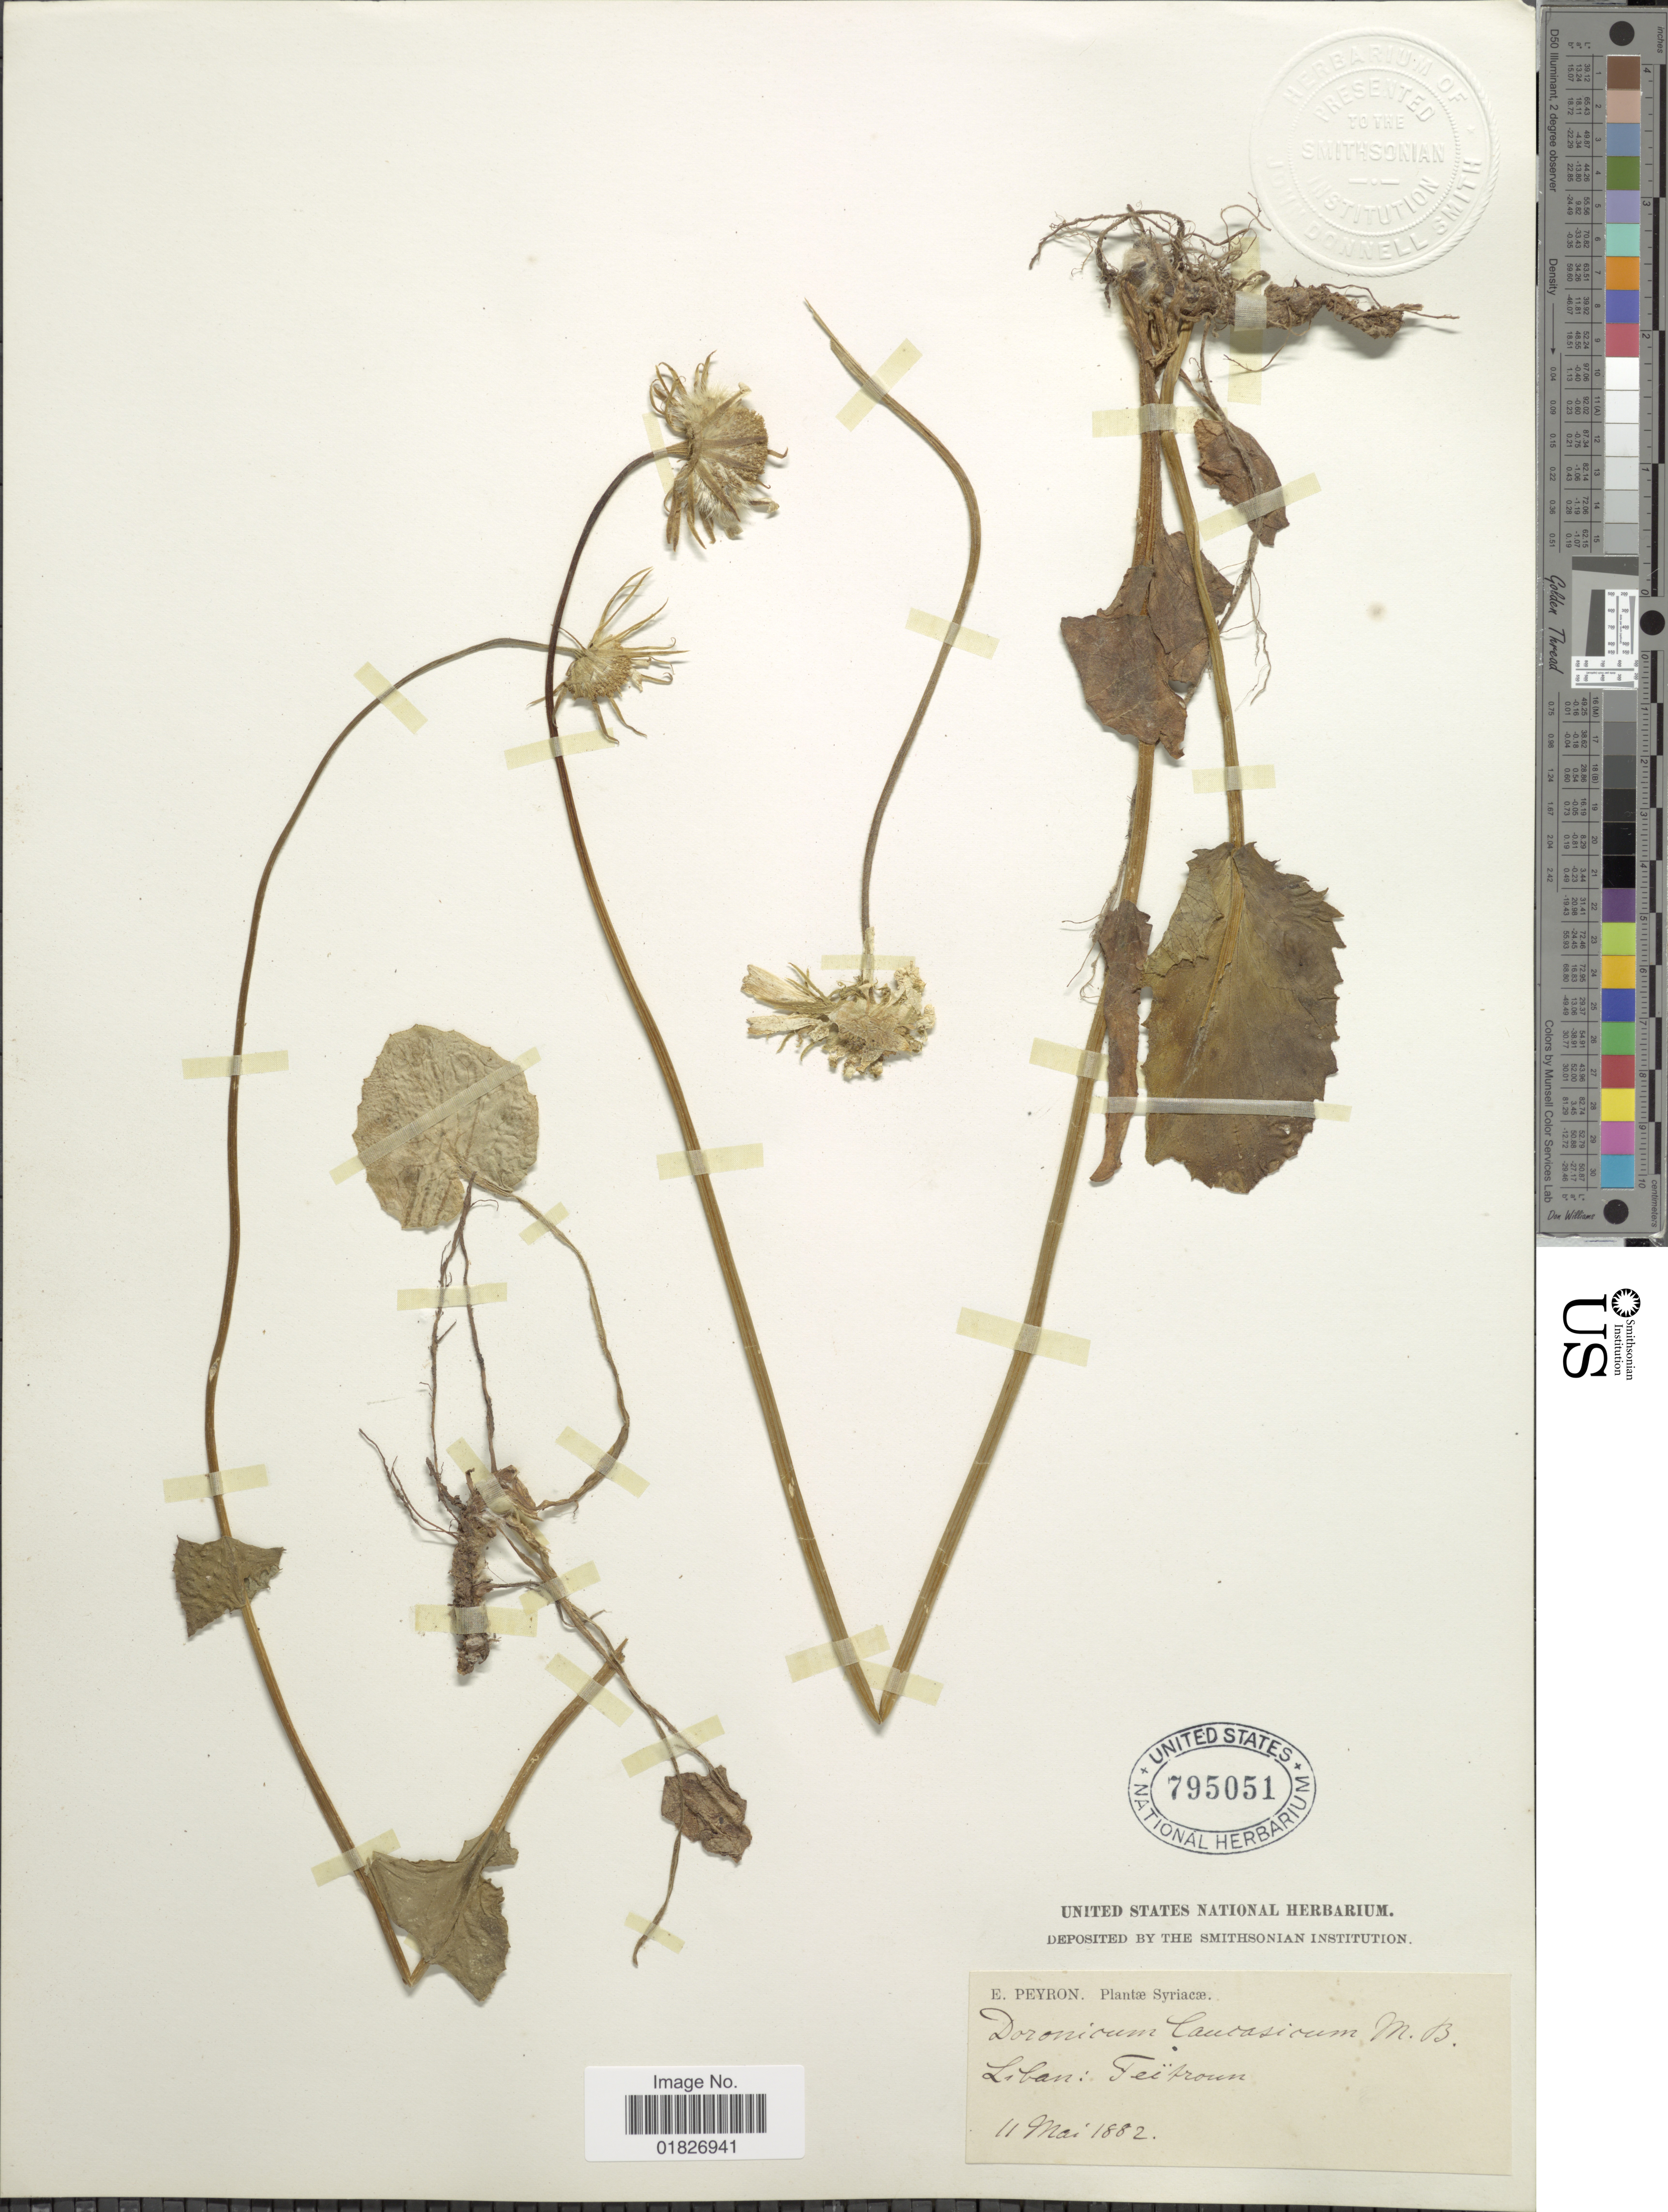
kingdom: Plantae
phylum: Tracheophyta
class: Magnoliopsida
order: Asterales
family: Asteraceae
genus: Doronicum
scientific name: Doronicum orientale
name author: Hoffm.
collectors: E. Peyron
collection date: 1882-05-11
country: Syria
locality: Liban, Teitroun [interpreted]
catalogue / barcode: US 795051